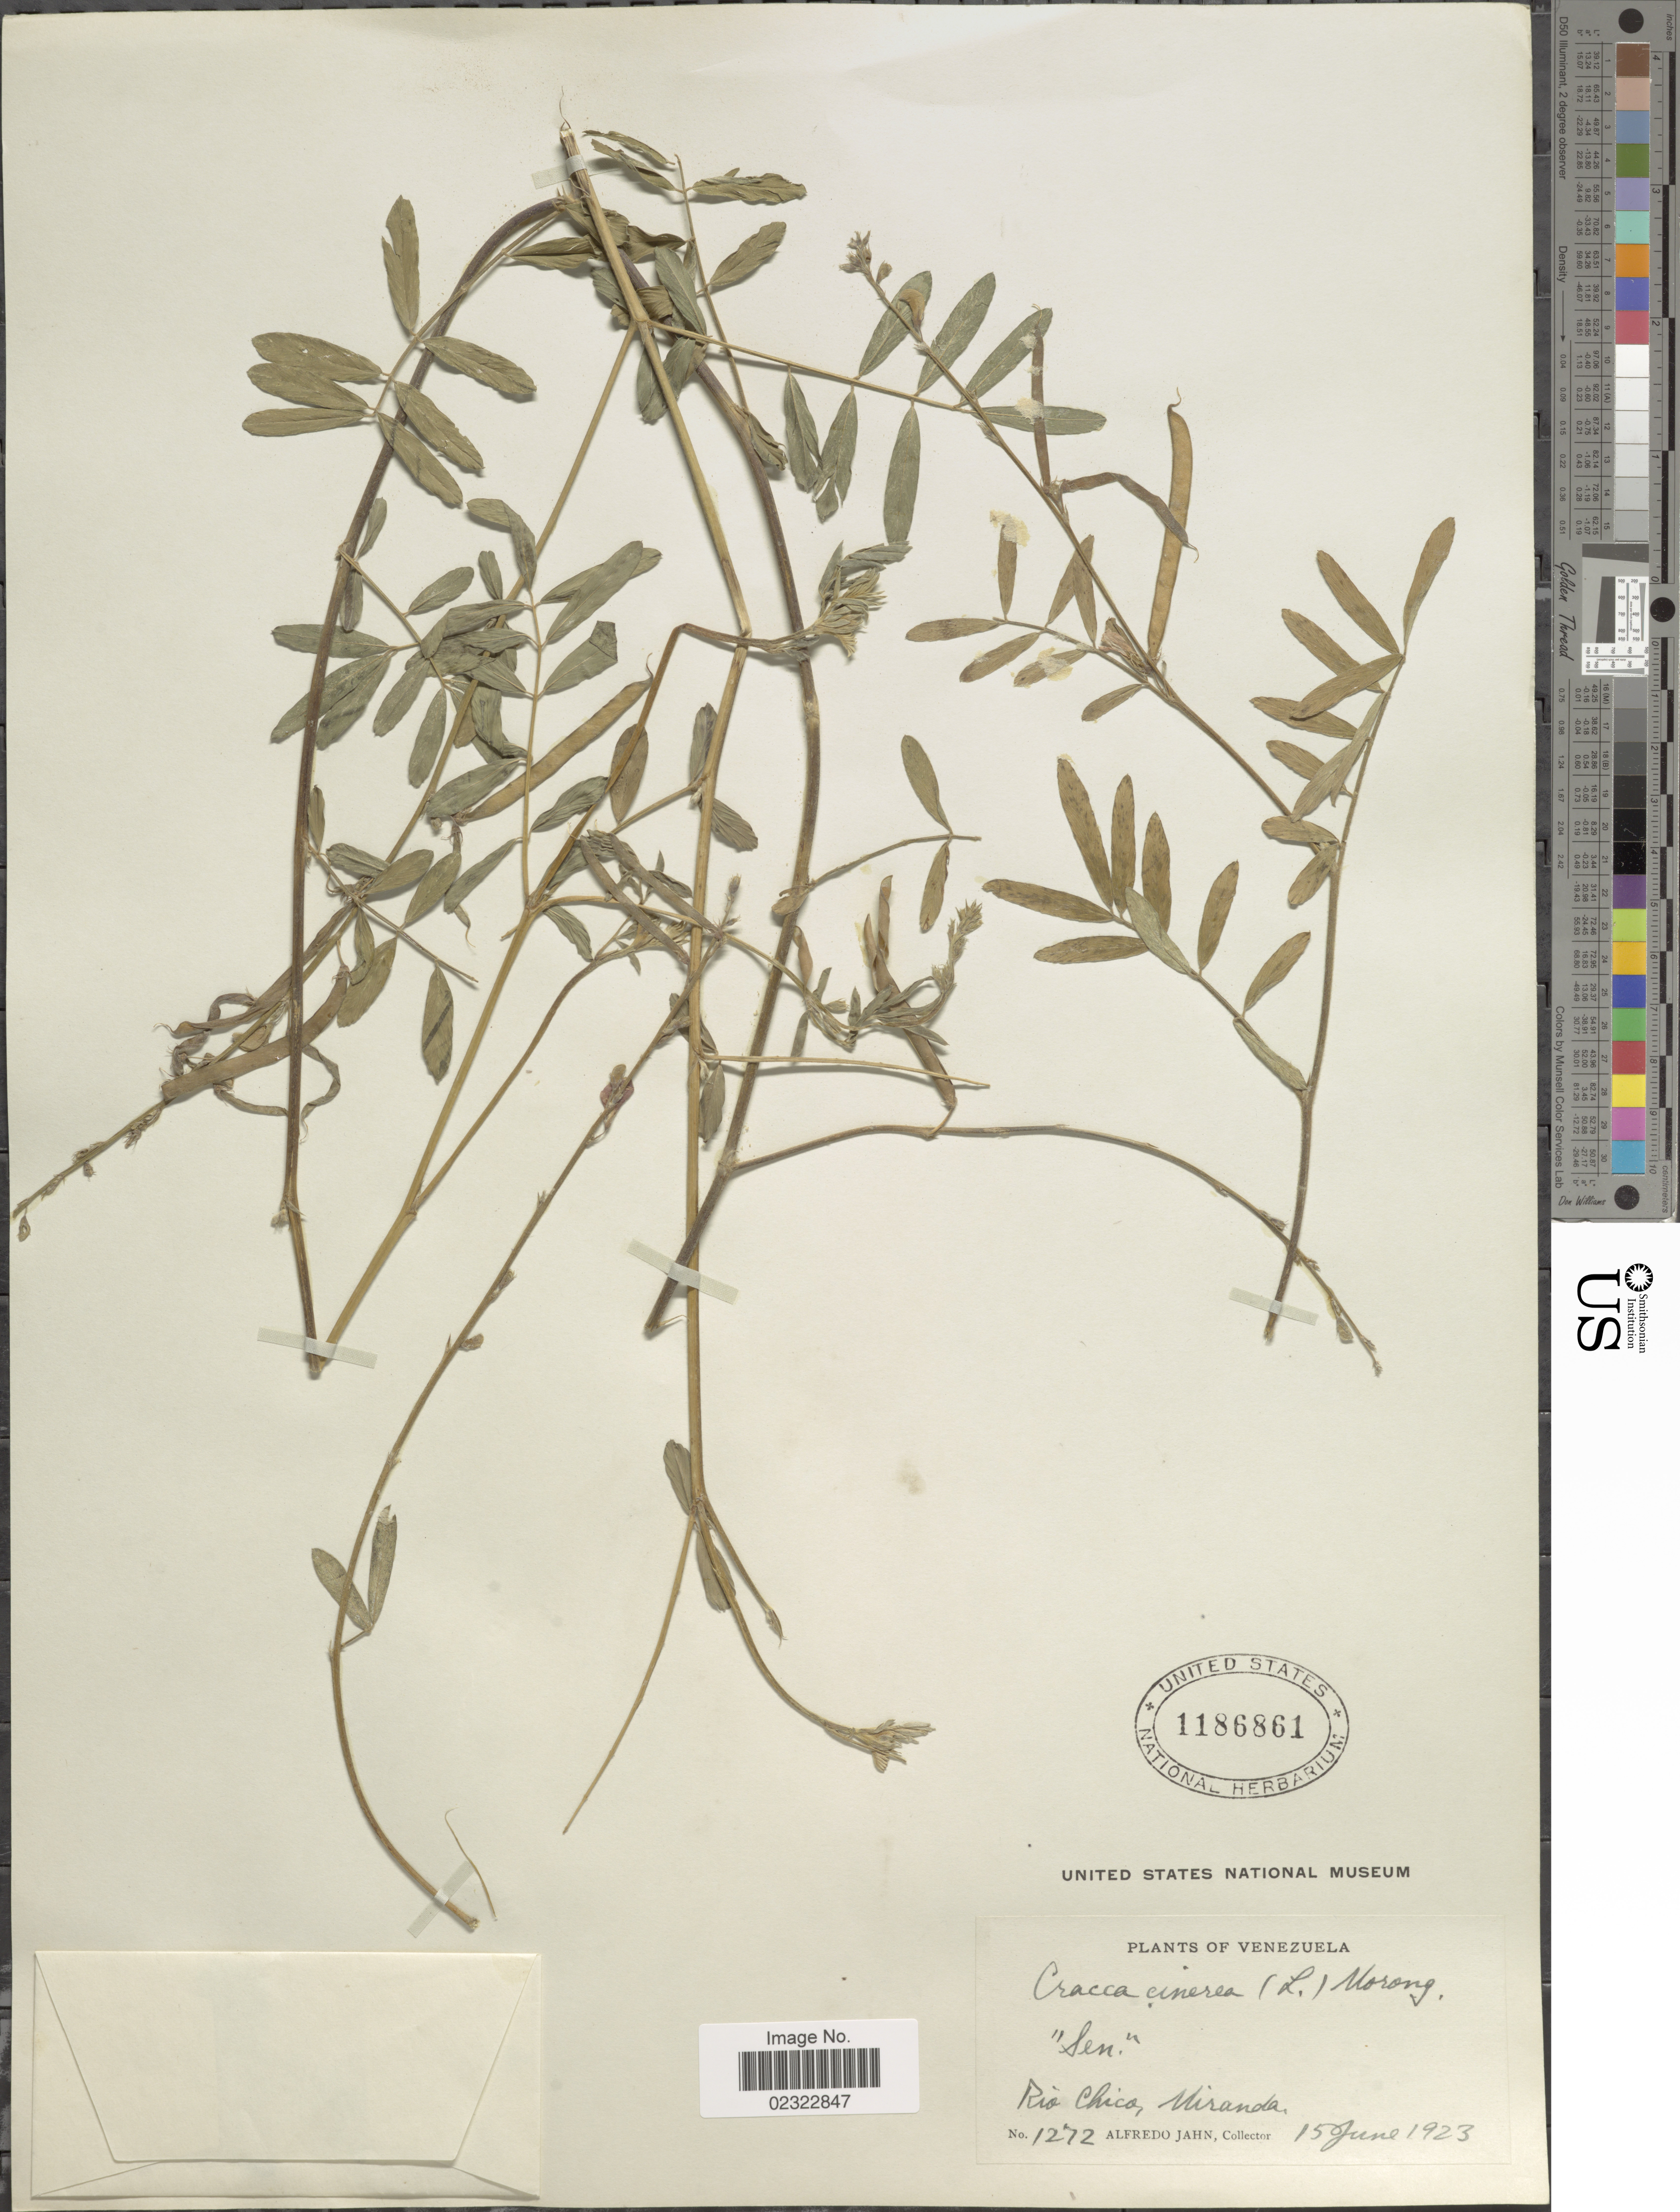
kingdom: Plantae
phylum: Tracheophyta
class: Magnoliopsida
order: Fabales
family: Fabaceae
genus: Tephrosia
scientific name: Tephrosia cinerea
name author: (L.) Pers.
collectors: A. Jahn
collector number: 1272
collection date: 1923-06-15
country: Venezuela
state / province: Miranda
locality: Rio Chico, Miranda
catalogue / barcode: US 1186861